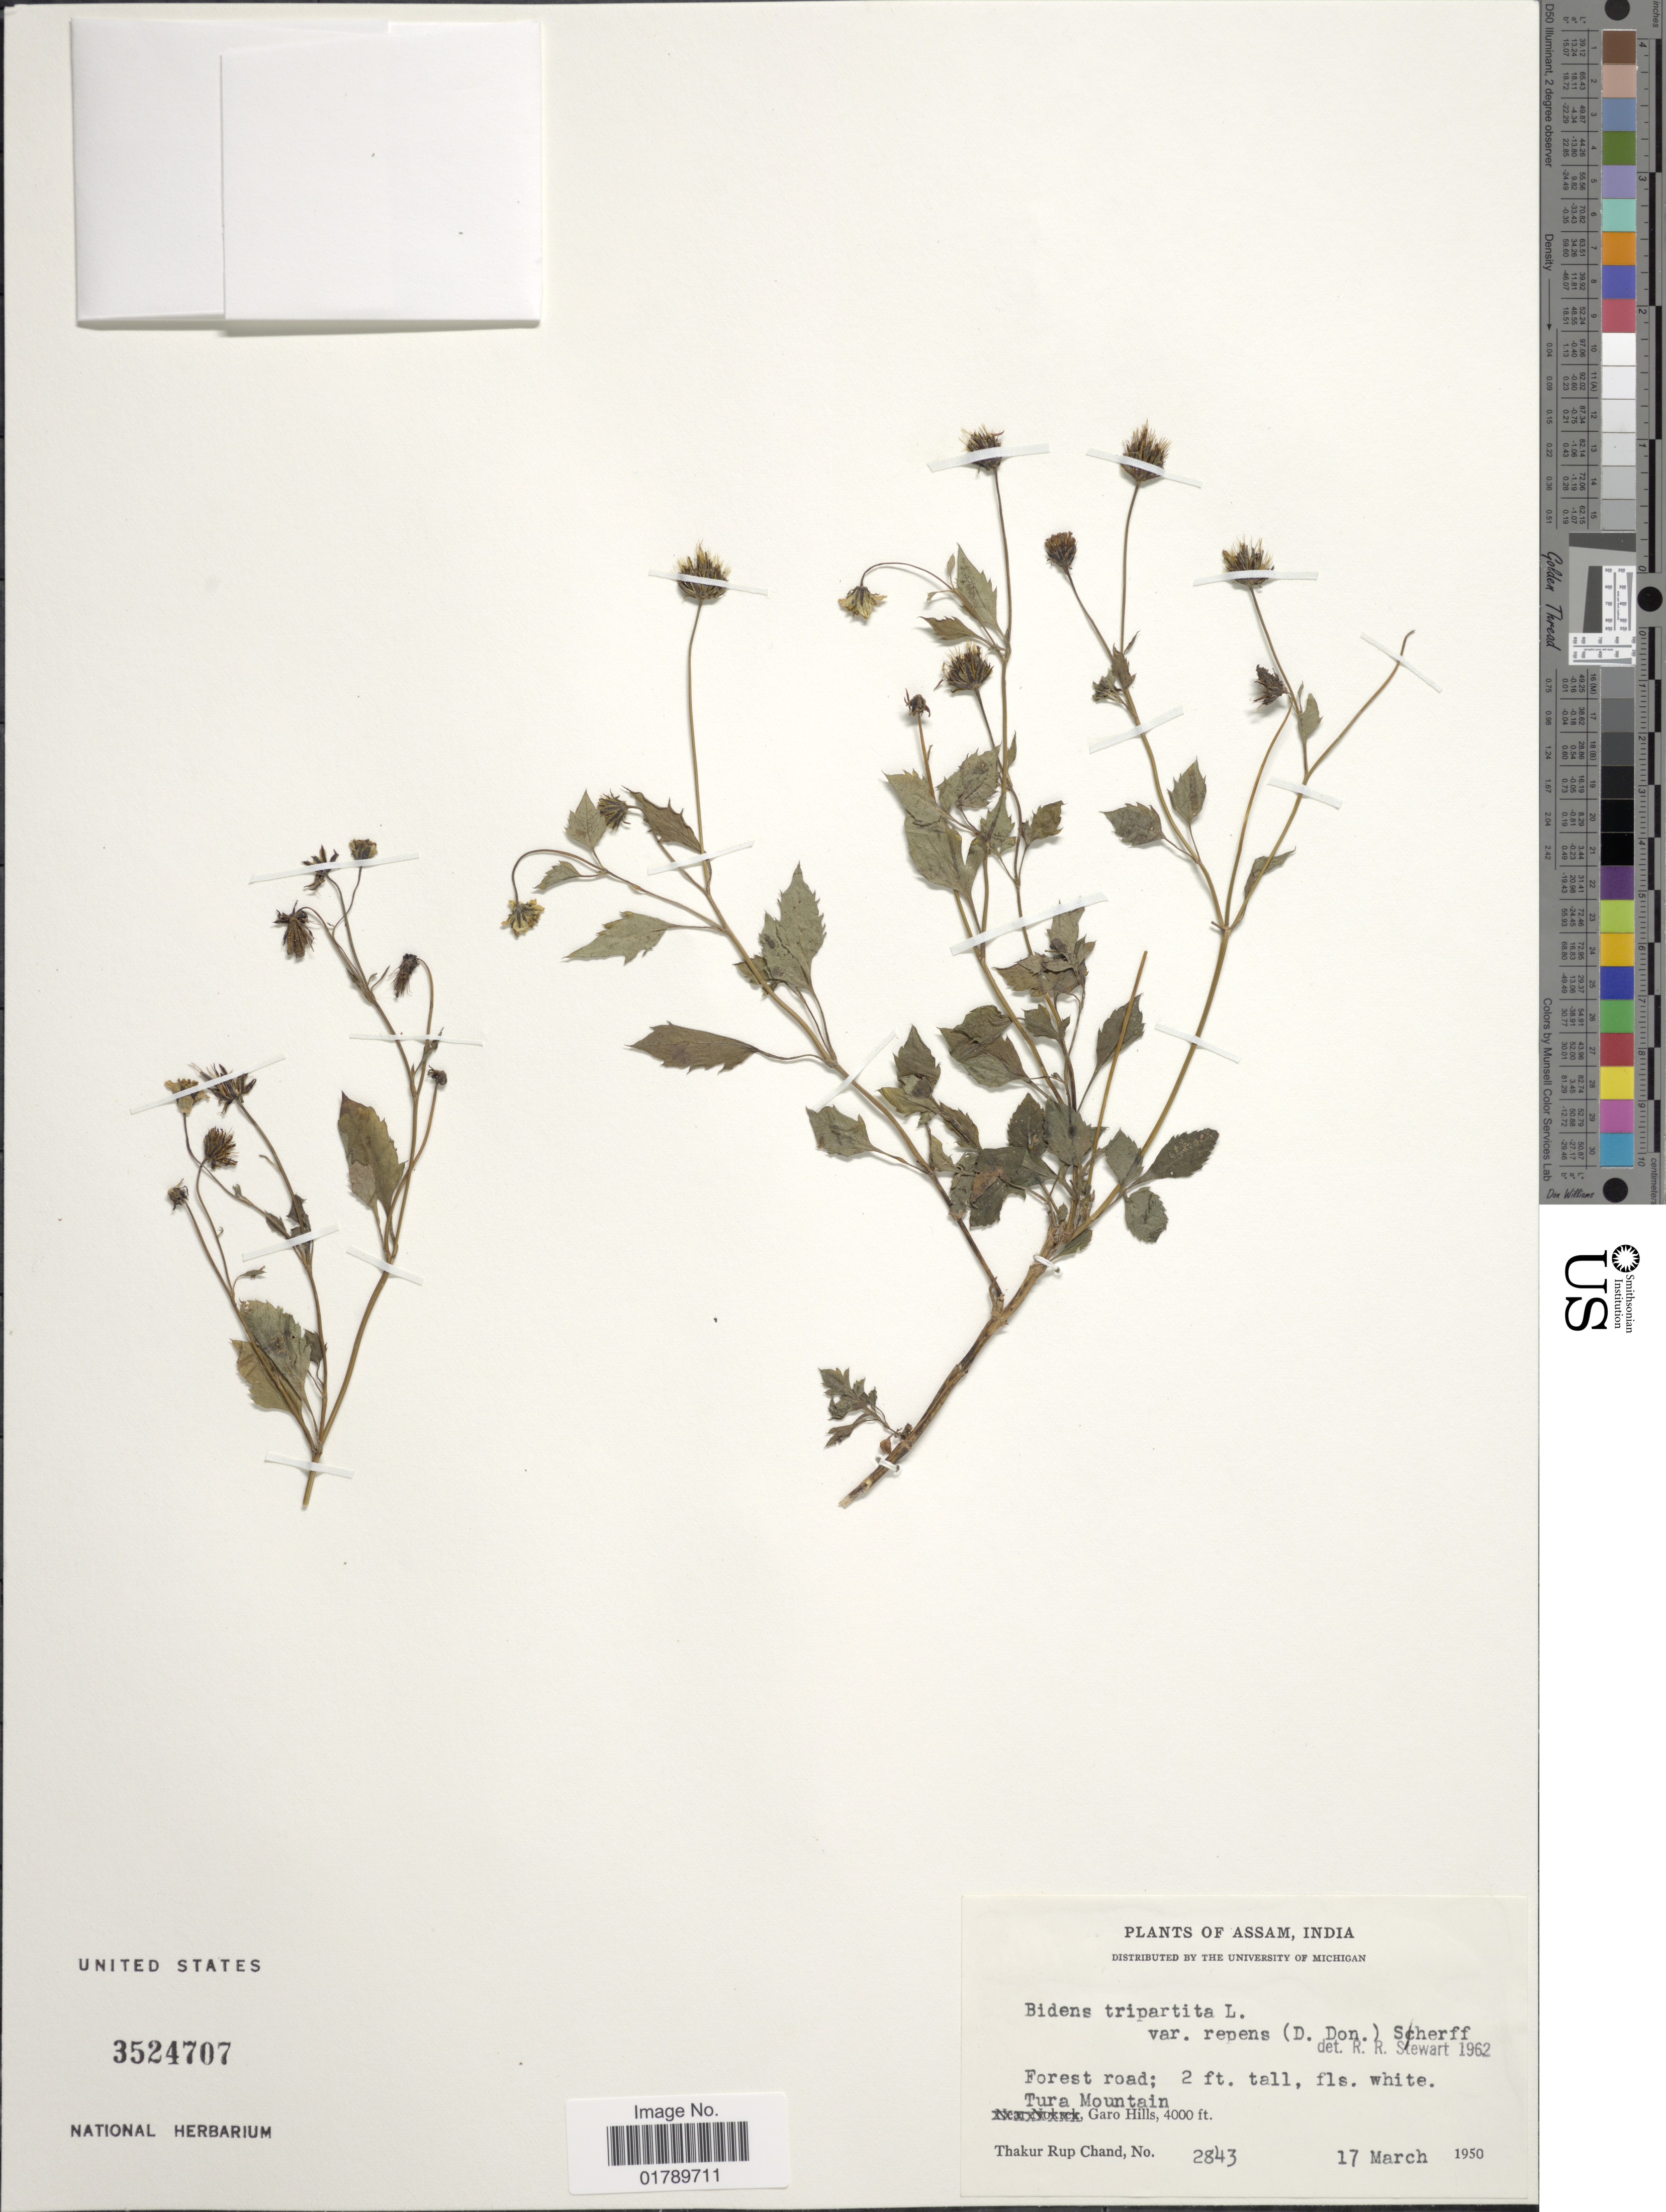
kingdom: Plantae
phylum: Tracheophyta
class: Magnoliopsida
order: Asterales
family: Asteraceae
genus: Bidens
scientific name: Bidens tripartita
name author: L.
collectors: T. R. Chand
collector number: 2843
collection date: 1950-03-17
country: India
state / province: Meghalaya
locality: Assam, India. Tura Mountain, Garo Hills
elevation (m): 1219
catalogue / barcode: US 3524707